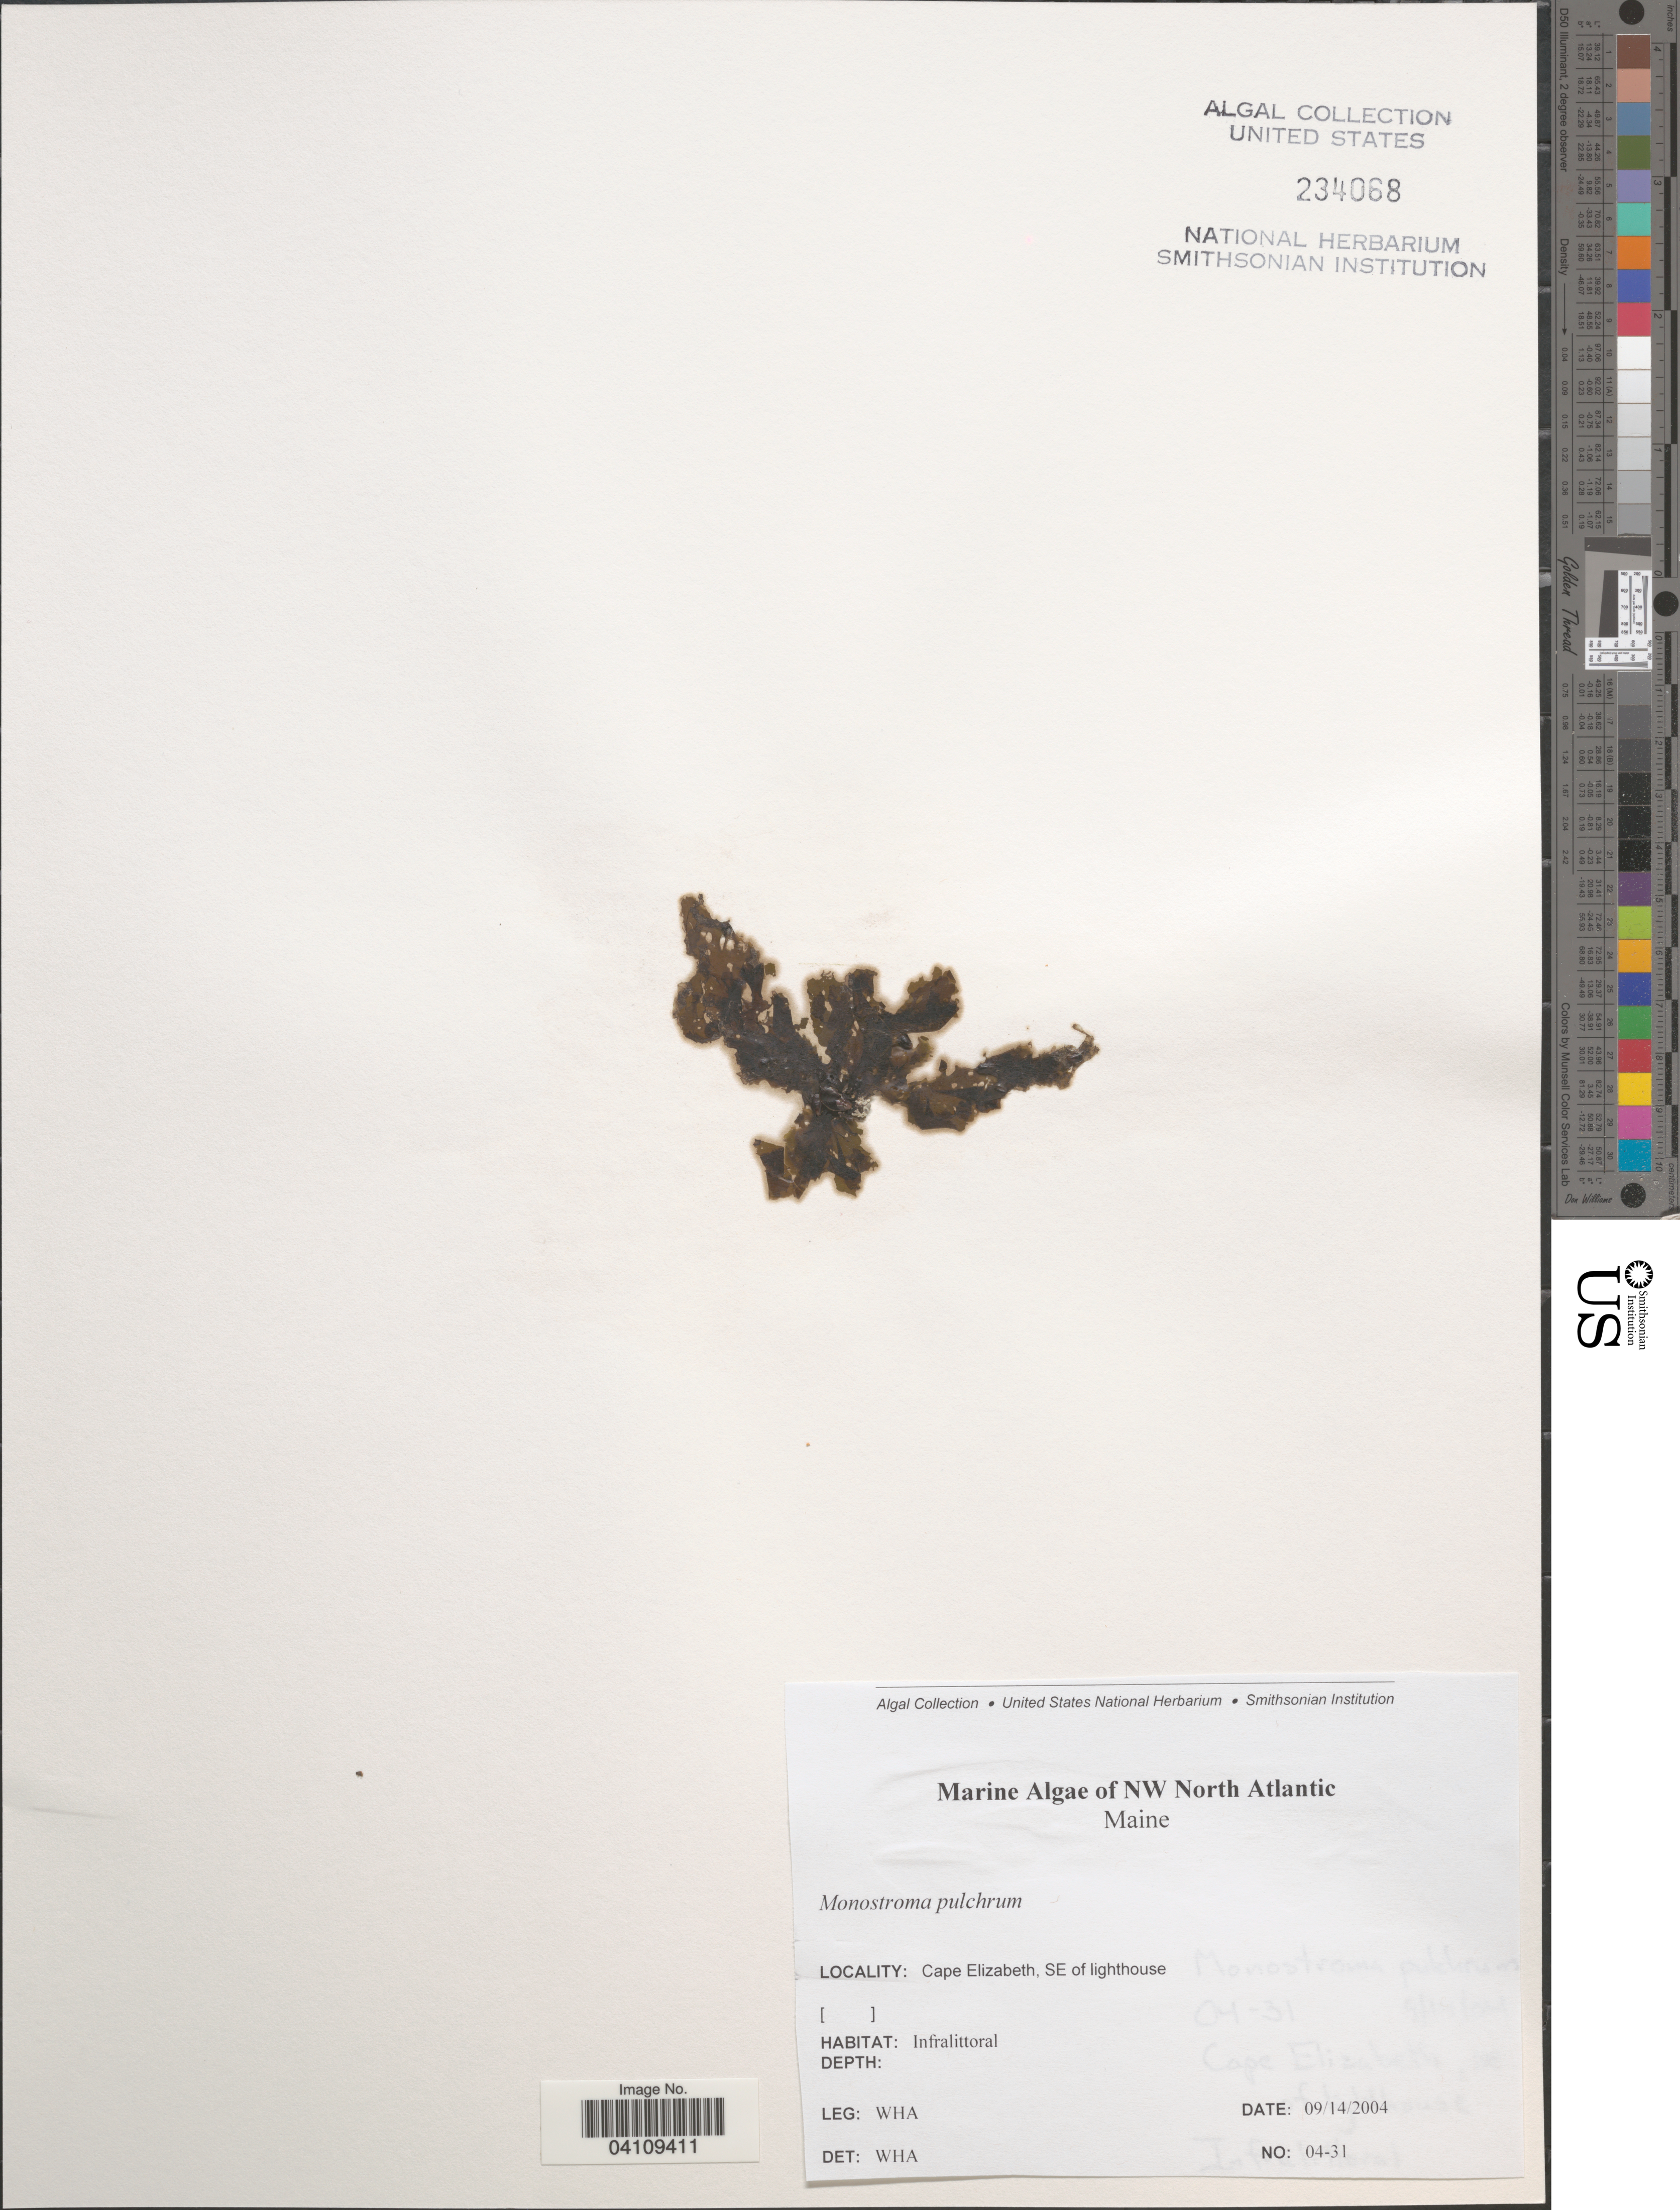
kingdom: Plantae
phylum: Chlorophyta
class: Ulvophyceae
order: Ulvales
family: Gayraliaceae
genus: Protomonostroma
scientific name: Protomonostroma undulatum f. pulchrum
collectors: W. H. Adey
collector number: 04-31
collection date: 2004-09-14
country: United States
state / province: Maine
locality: NW North Atlantic. Cape Elizabeth, SE of lighthouse.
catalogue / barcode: US 234068